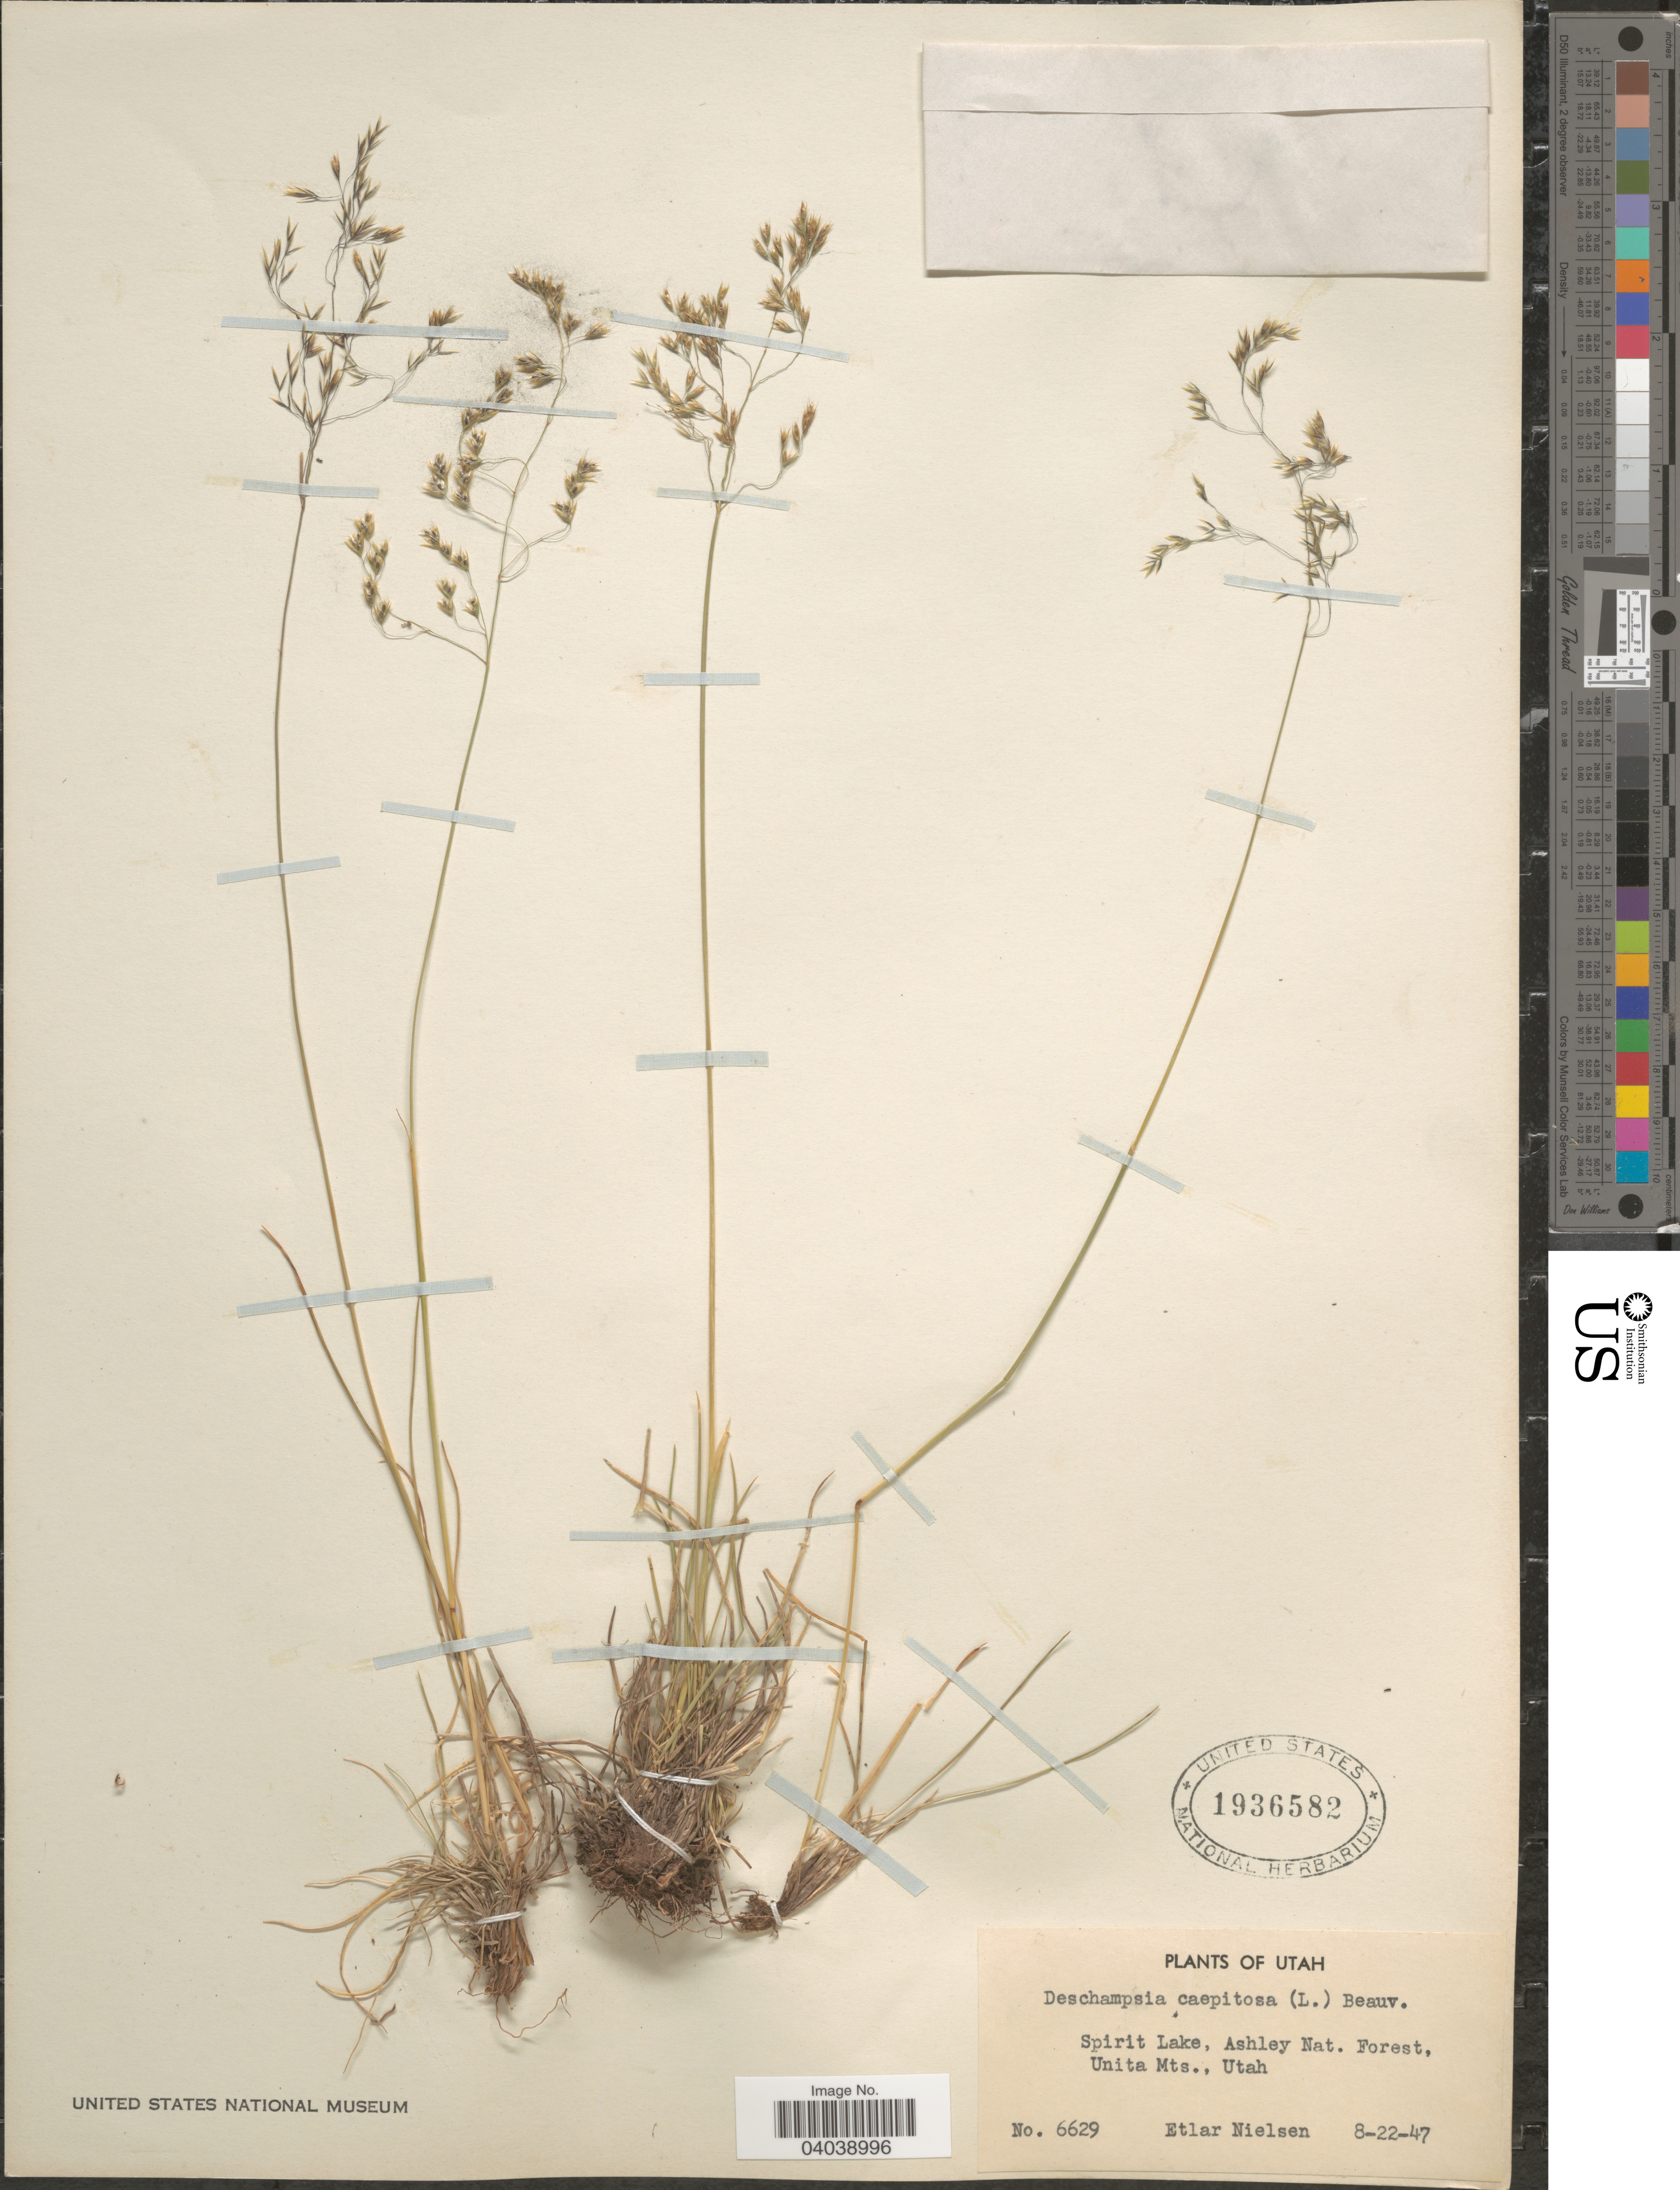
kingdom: Plantae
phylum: Tracheophyta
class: Liliopsida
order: Poales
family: Poaceae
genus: Deschampsia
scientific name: Deschampsia cespitosa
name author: (L.) P. Beauv.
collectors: E. Nielsen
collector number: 6629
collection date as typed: Transcribed d/m/y: 22/8/47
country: United States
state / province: Utah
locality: Spirit Lake, Ashley Nat. Forest, Unita Mts.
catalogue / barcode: US 1936582